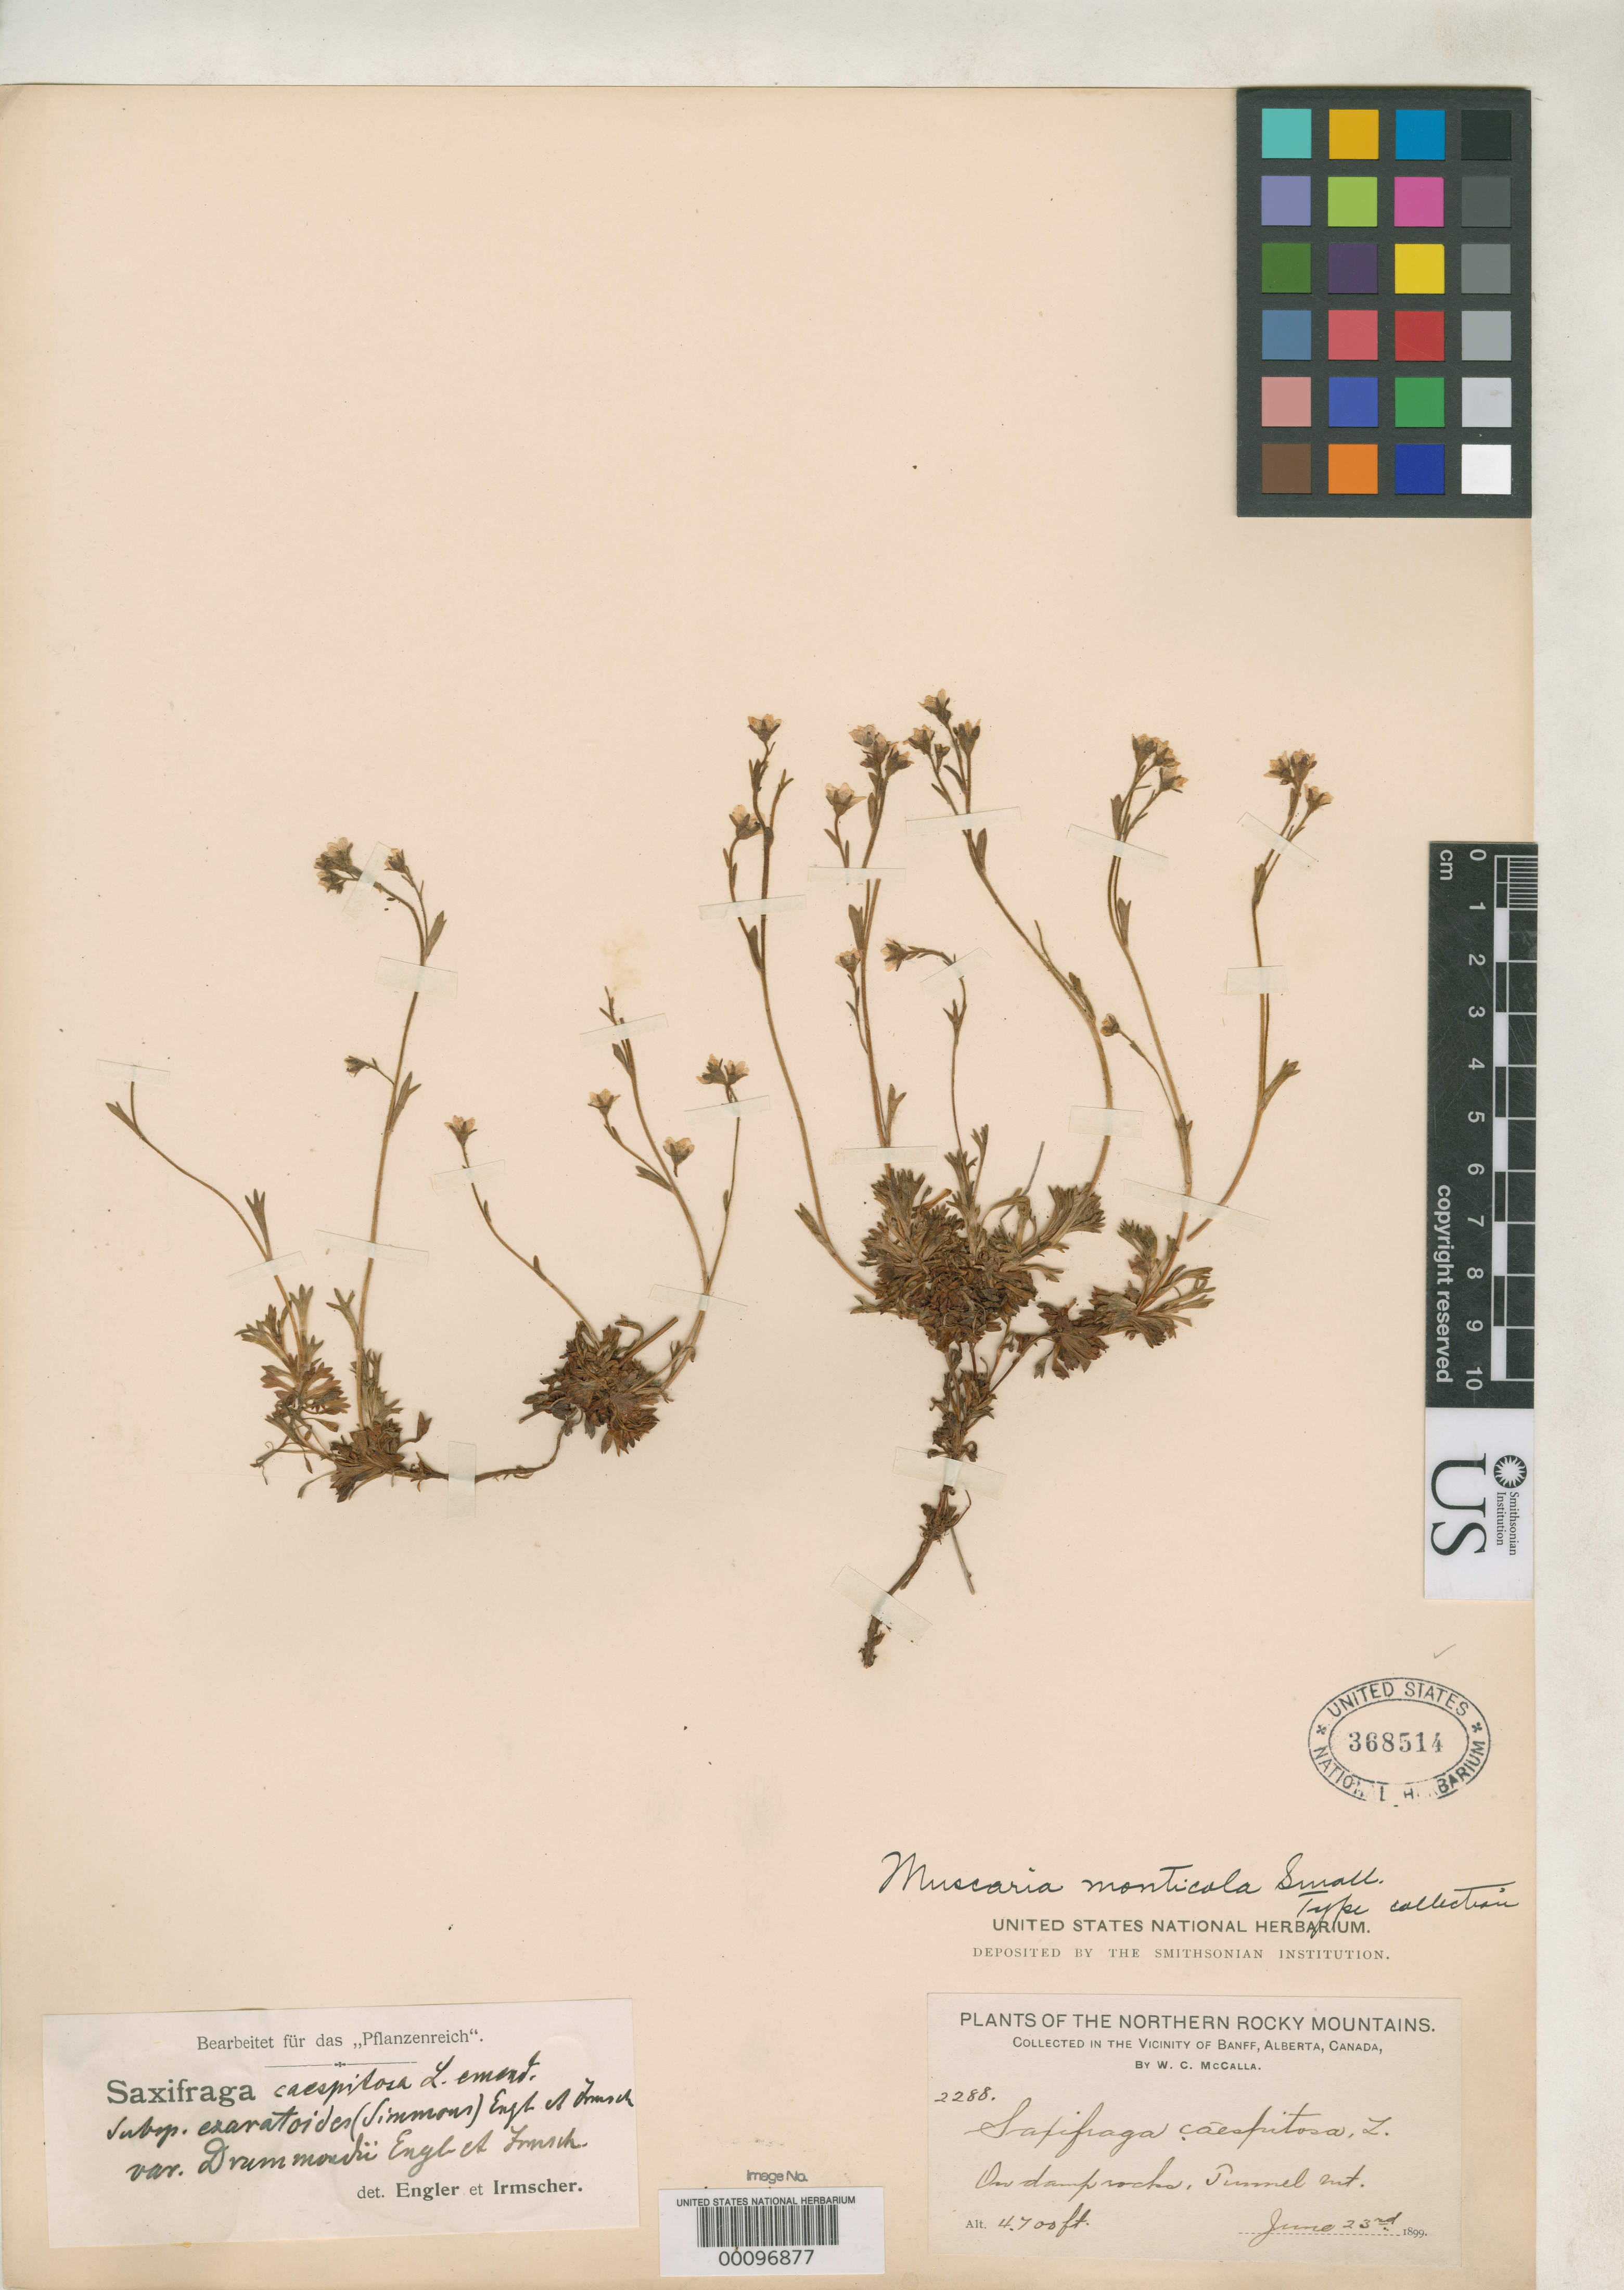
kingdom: Plantae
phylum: Tracheophyta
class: Magnoliopsida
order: Saxifragales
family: Saxifragaceae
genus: Muscaria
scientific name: Muscaria monticola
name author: Small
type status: Isotype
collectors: W. McCalla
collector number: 2288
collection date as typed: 23 Jun 1899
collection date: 1899-06-23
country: Canada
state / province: Alberta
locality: Olympic Mountains.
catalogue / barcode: US 368514